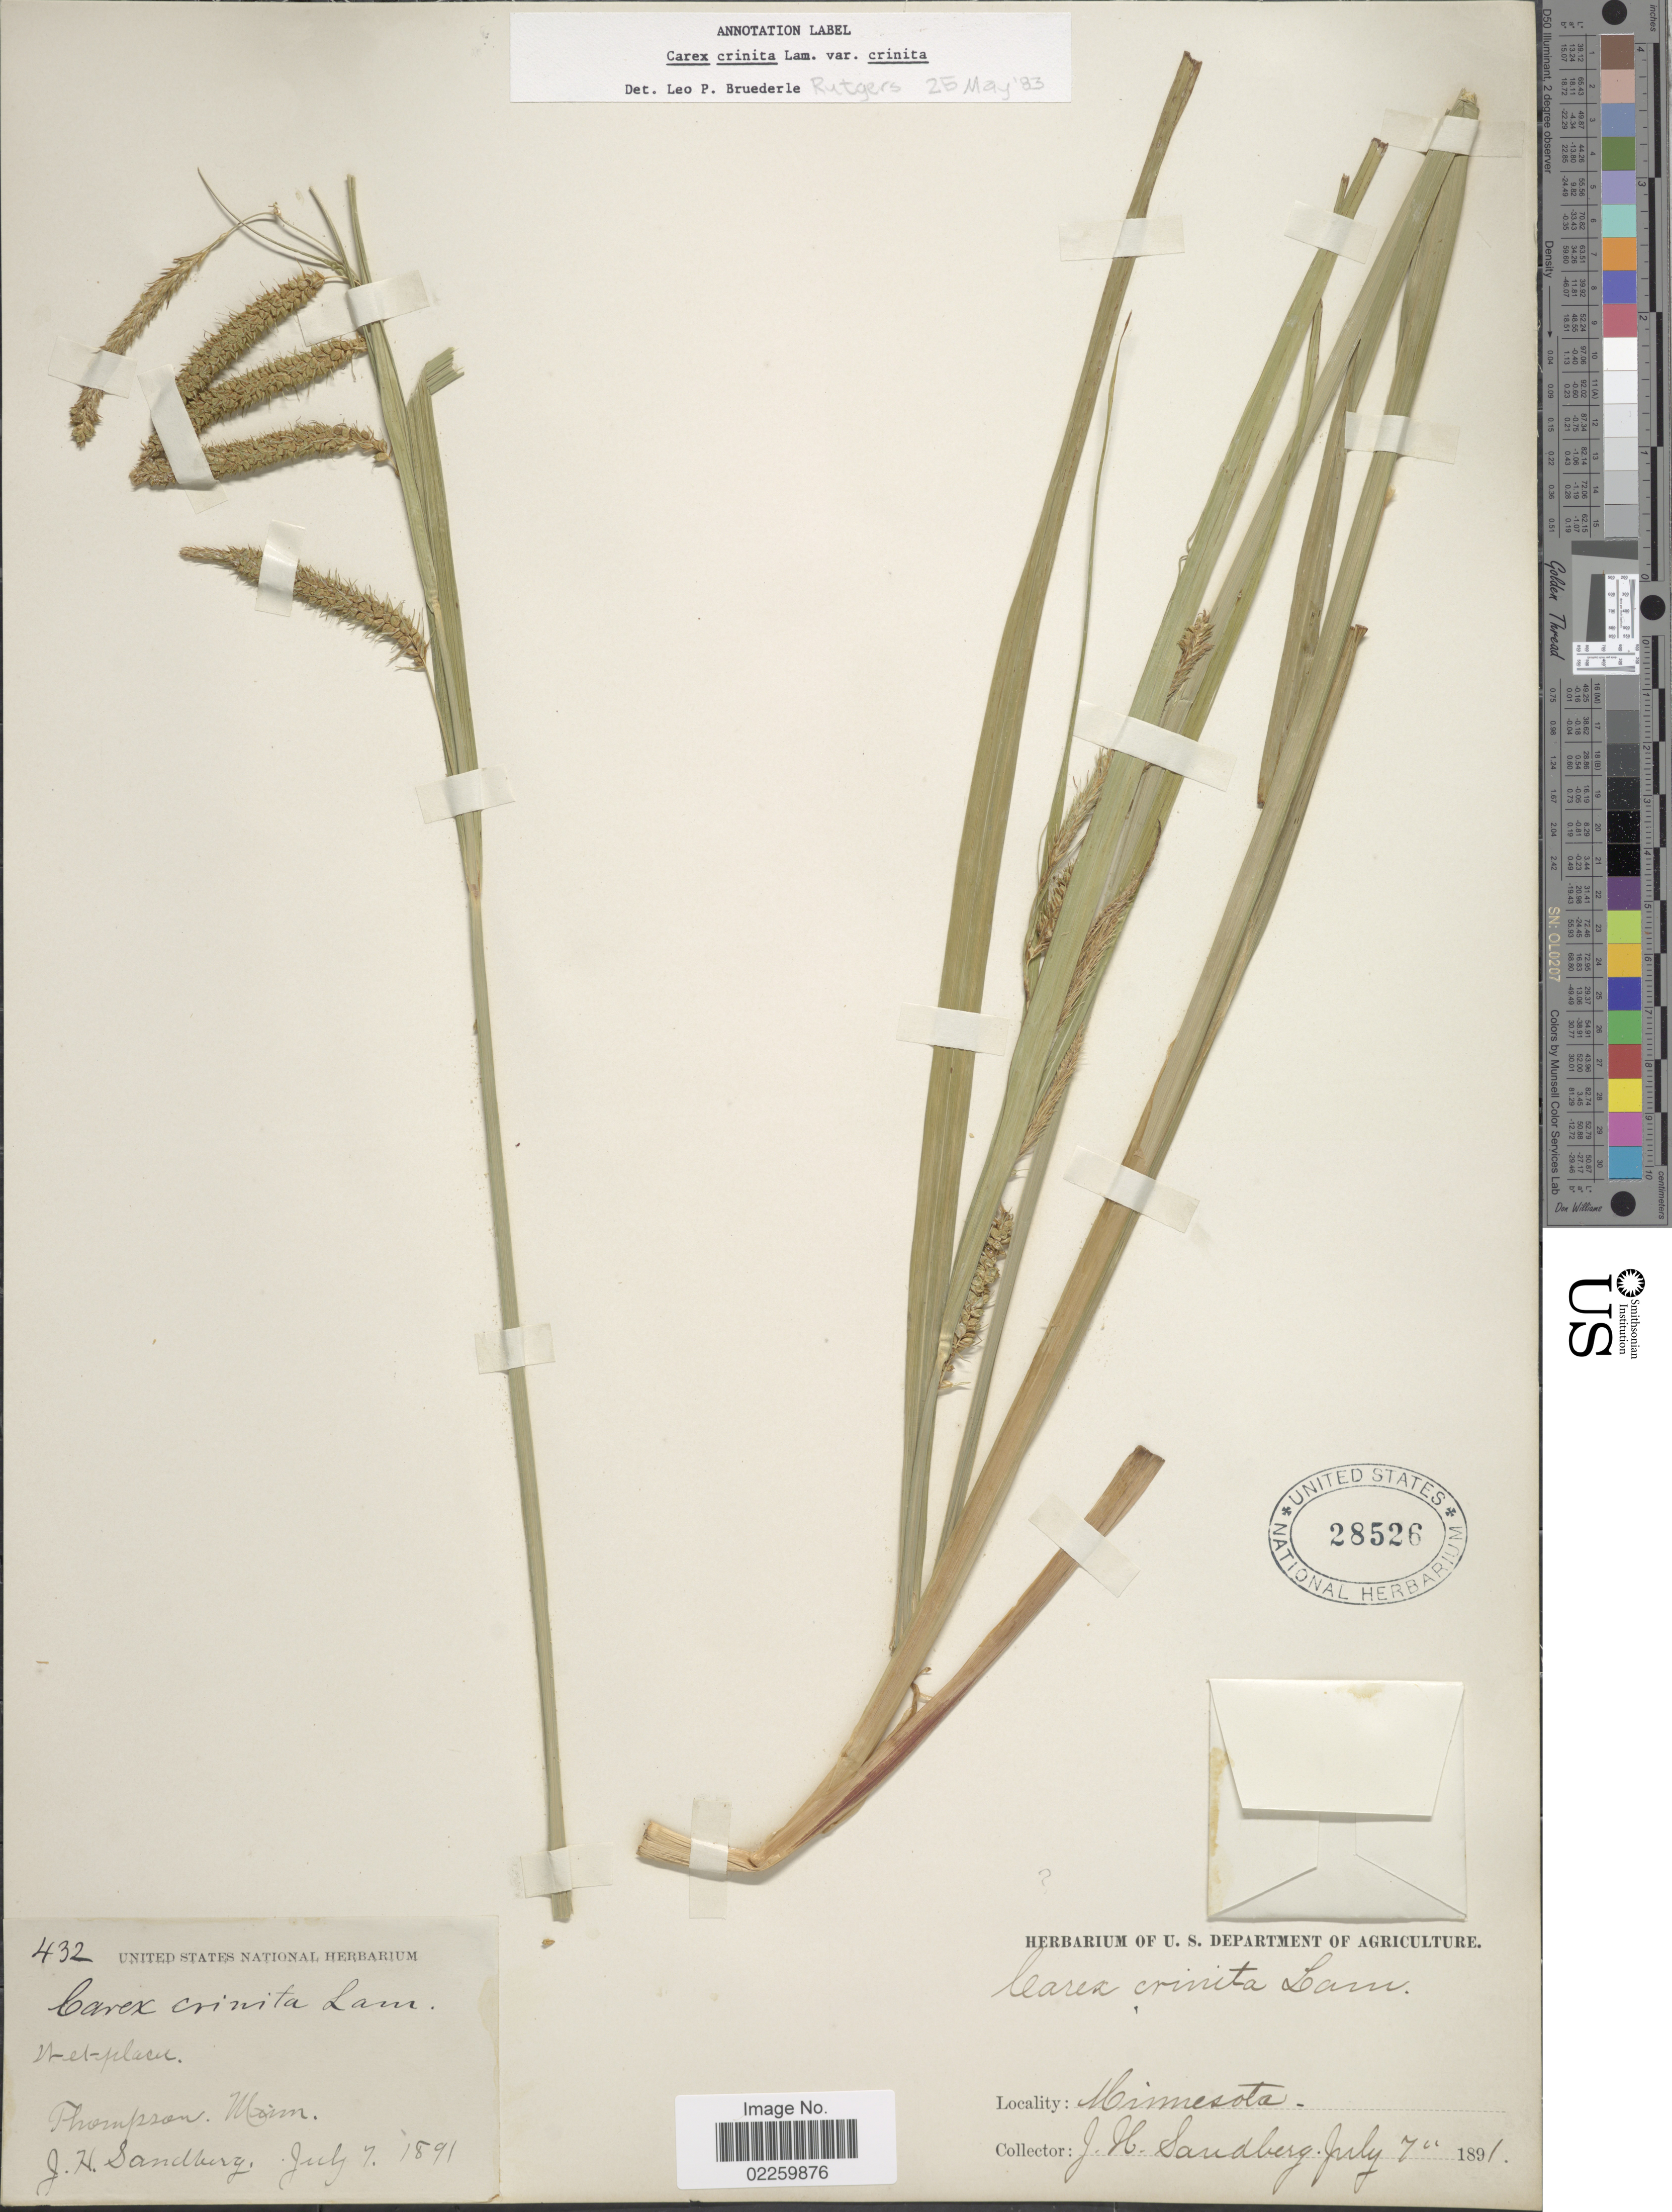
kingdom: Plantae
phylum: Tracheophyta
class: Liliopsida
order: Poales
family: Cyperaceae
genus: Carex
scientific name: Carex crinita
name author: Lam.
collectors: J. H. Sandberg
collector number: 432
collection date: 1891-07-07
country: United States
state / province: Minnesota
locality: Thompson,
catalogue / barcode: US 28526